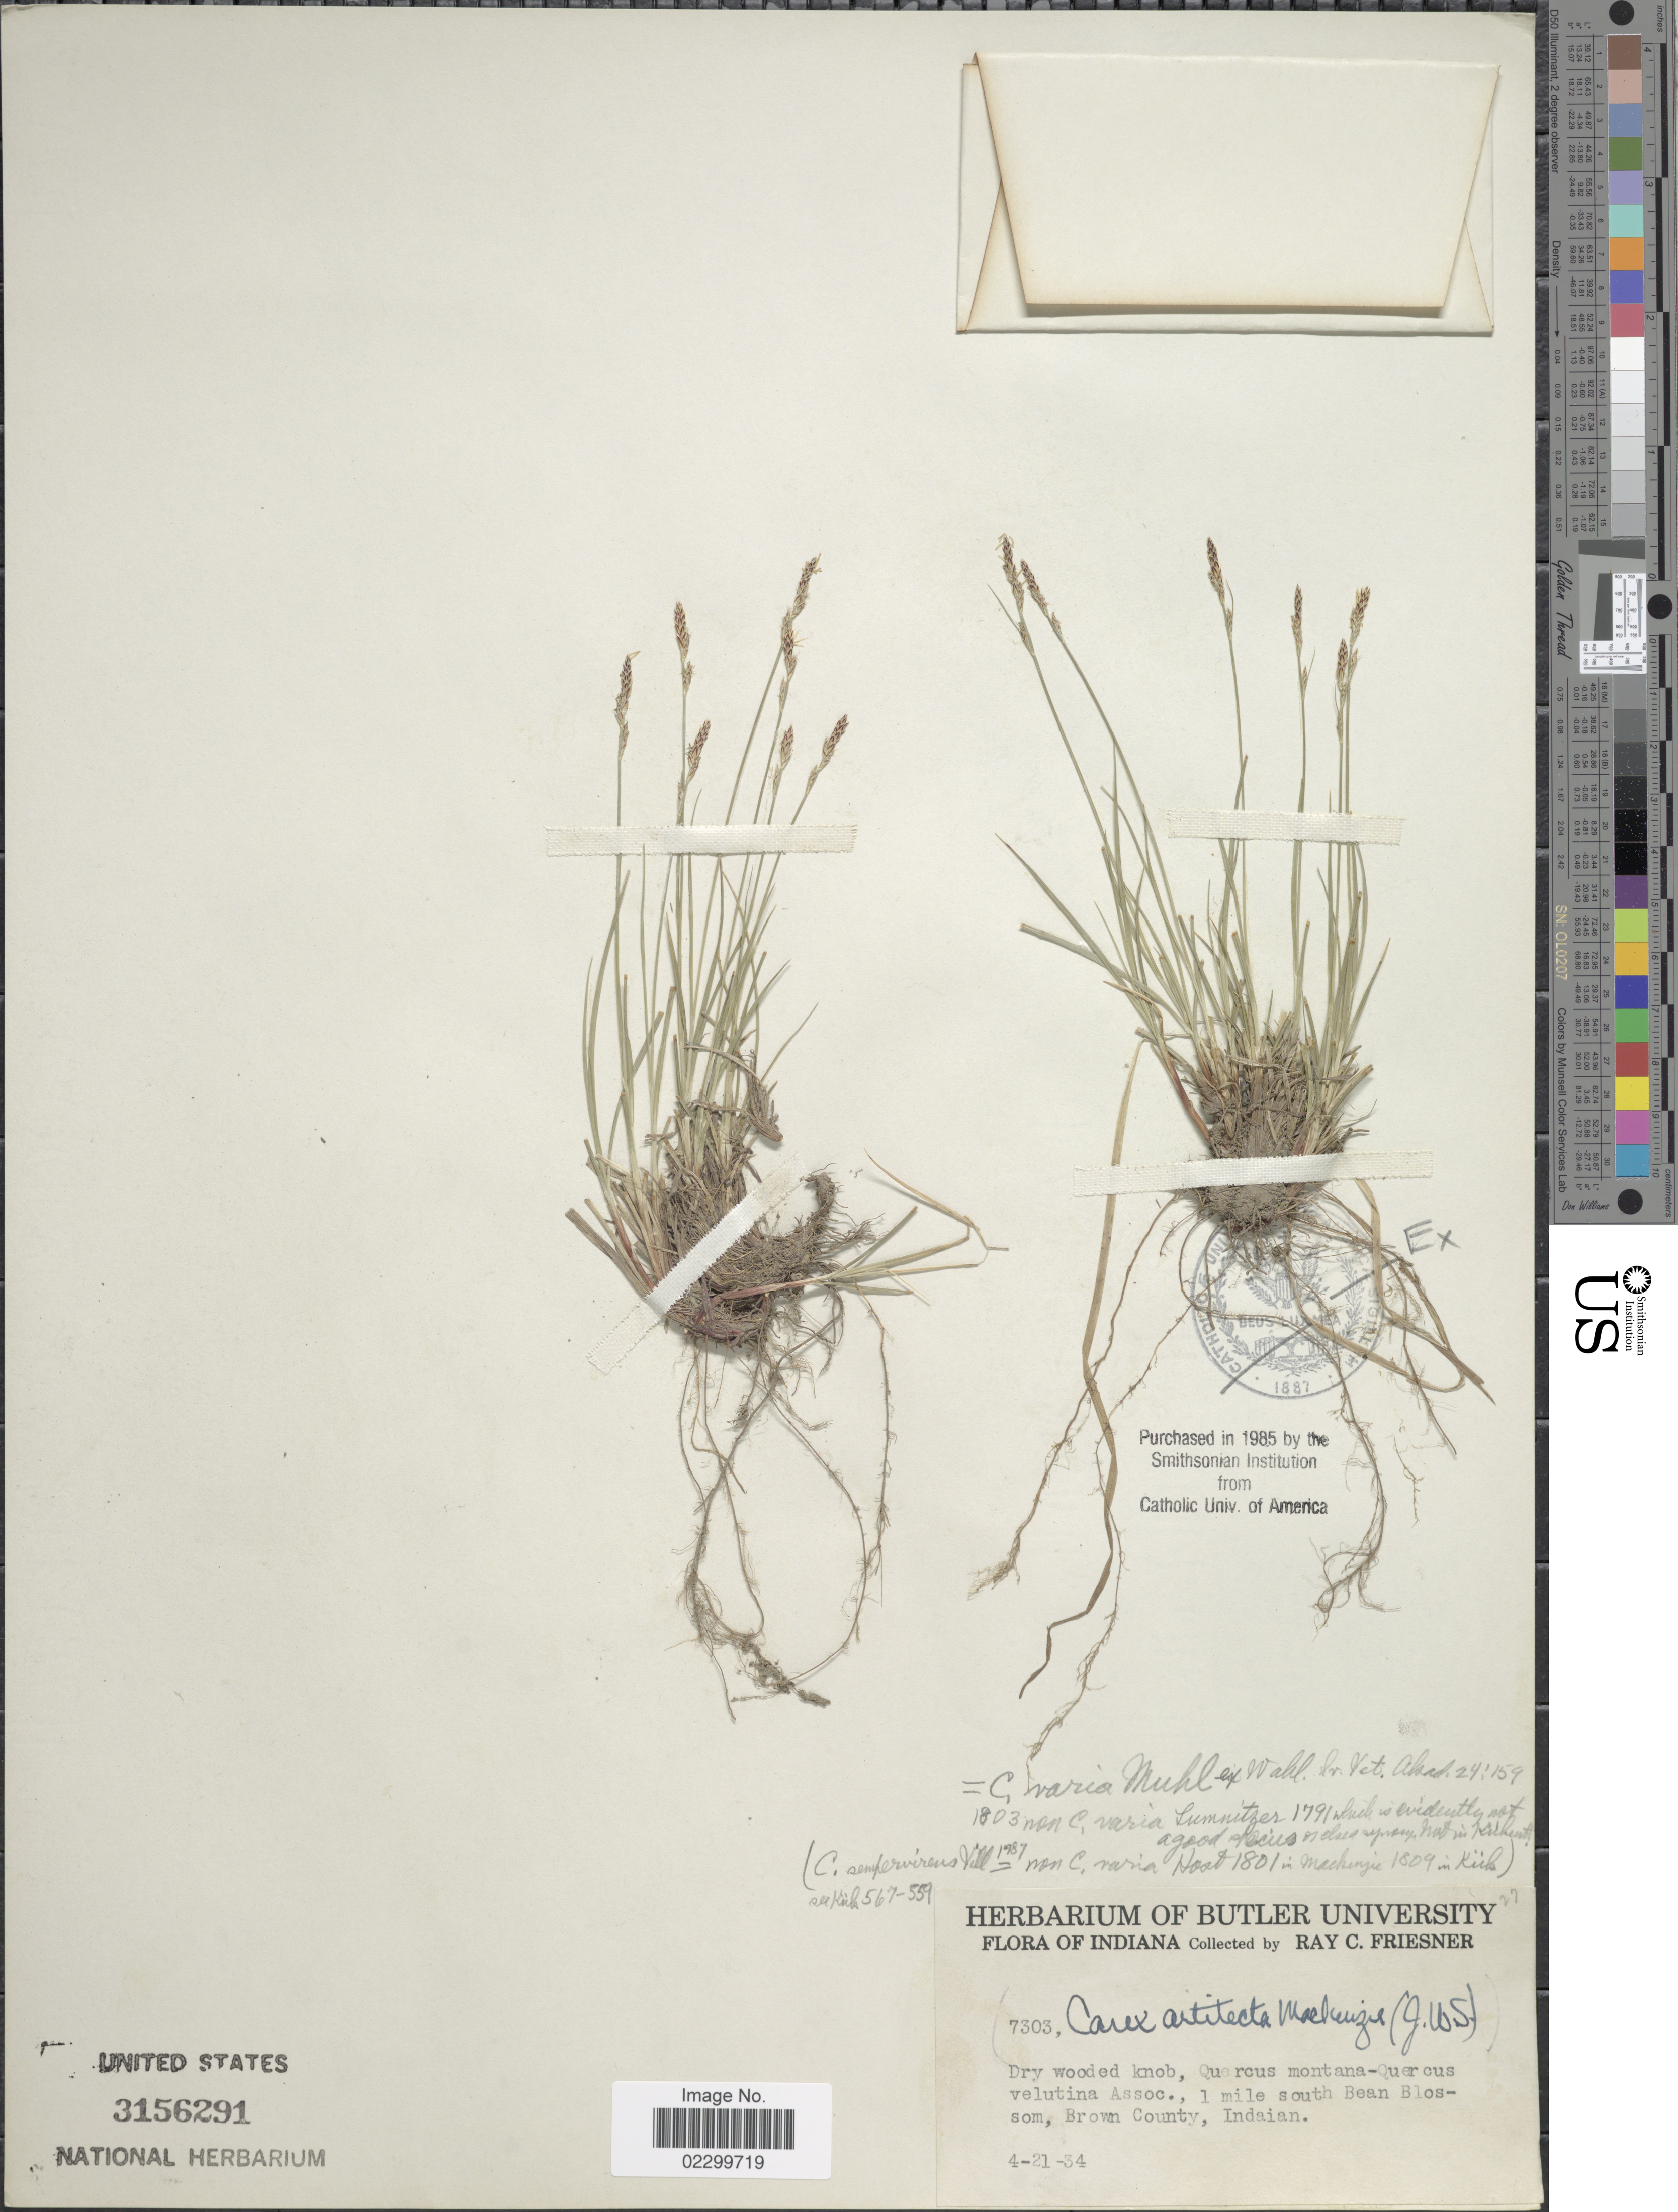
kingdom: Plantae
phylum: Tracheophyta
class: Liliopsida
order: Poales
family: Cyperaceae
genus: Carex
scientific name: Carex albicans var. albicans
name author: Willd. ex Spreng.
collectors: R. Friesner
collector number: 7303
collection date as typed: Transcribed d/m/y: 21/4/34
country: United States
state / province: Indiana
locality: Dry wooded knob, 1 mile south Bean Blossom, Brown County, Indaian [unsure placement].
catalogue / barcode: US 3156291